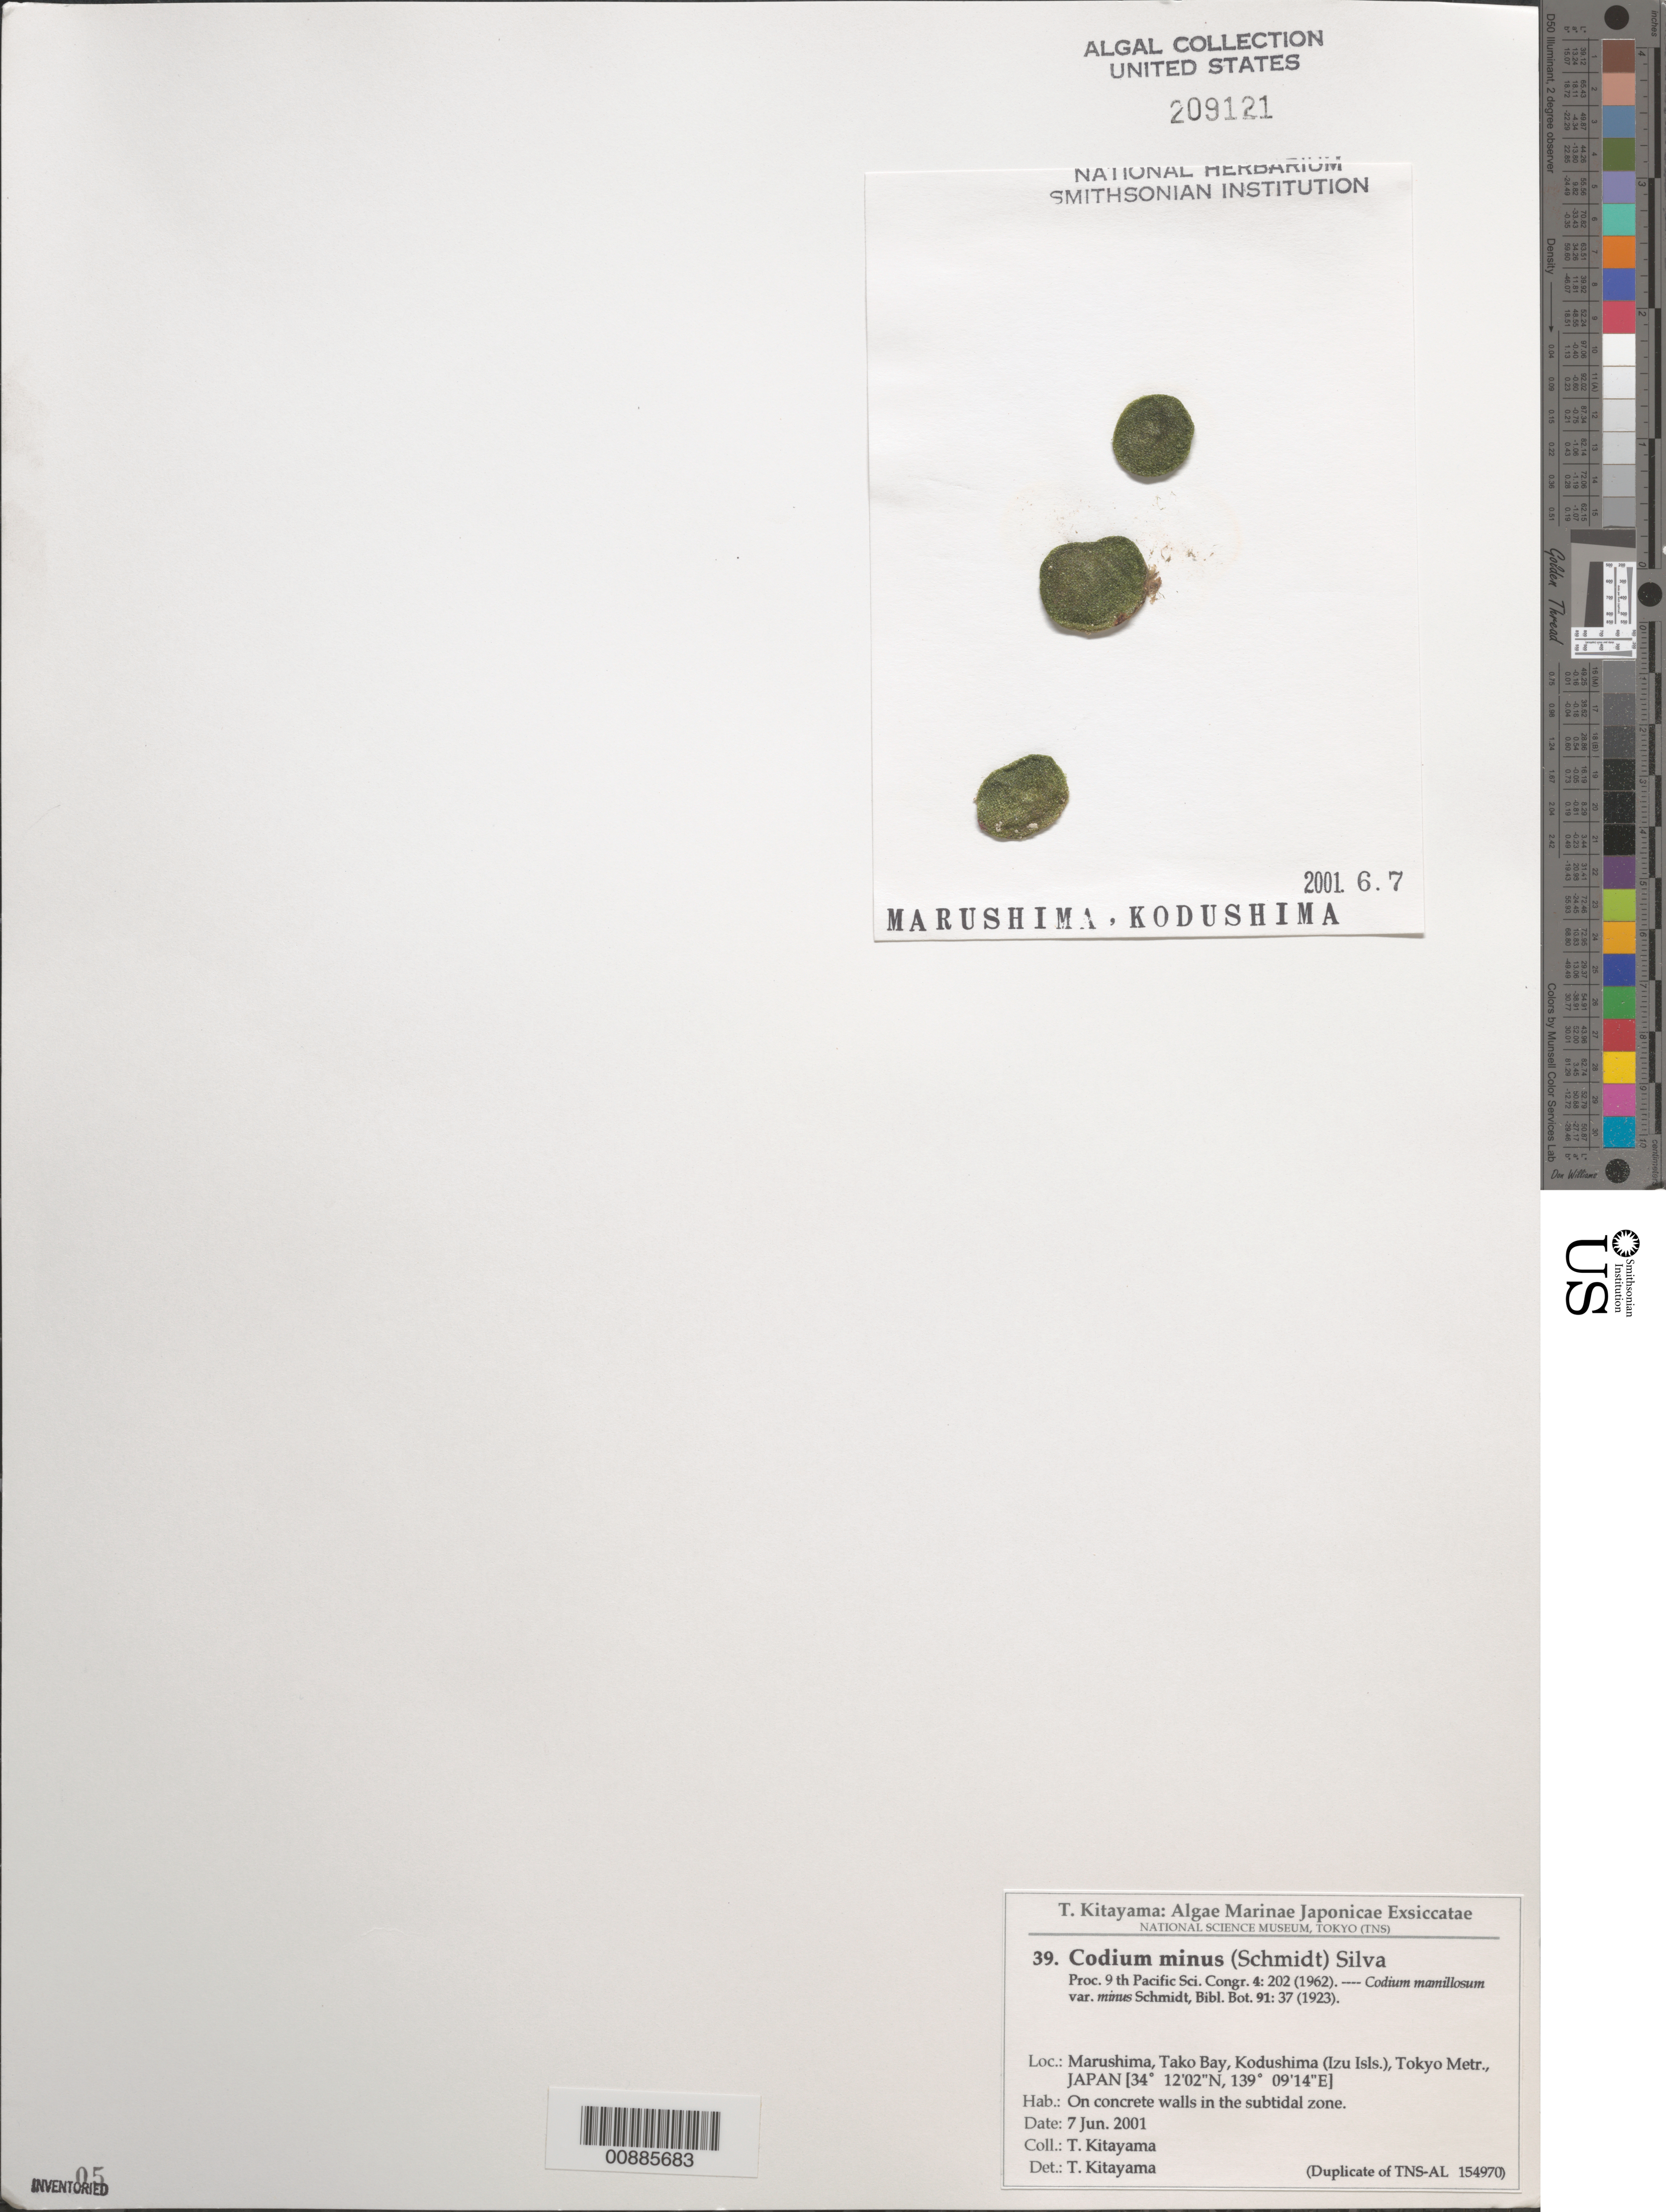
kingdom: Plantae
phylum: Chlorophyta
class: Ulvophyceae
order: Bryopsidales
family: Codiaceae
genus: Codium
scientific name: Codium minus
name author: (O.C. Schmidt) P.C. Silva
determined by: Kitayama, T.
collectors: T. Kitayama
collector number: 39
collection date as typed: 07 Jun 2001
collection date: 2001-06-07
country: Japan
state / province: Tokyo, Federal City of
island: Kodushima (Kodujima)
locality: Marushima, Tako Bay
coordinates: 34 12' 02" N, 139 09' 14" E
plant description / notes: Kitayama, T., Algae Marinae Japonicae Exsiccatae, Fasc. II (Nos. 26-50)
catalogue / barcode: US 209121